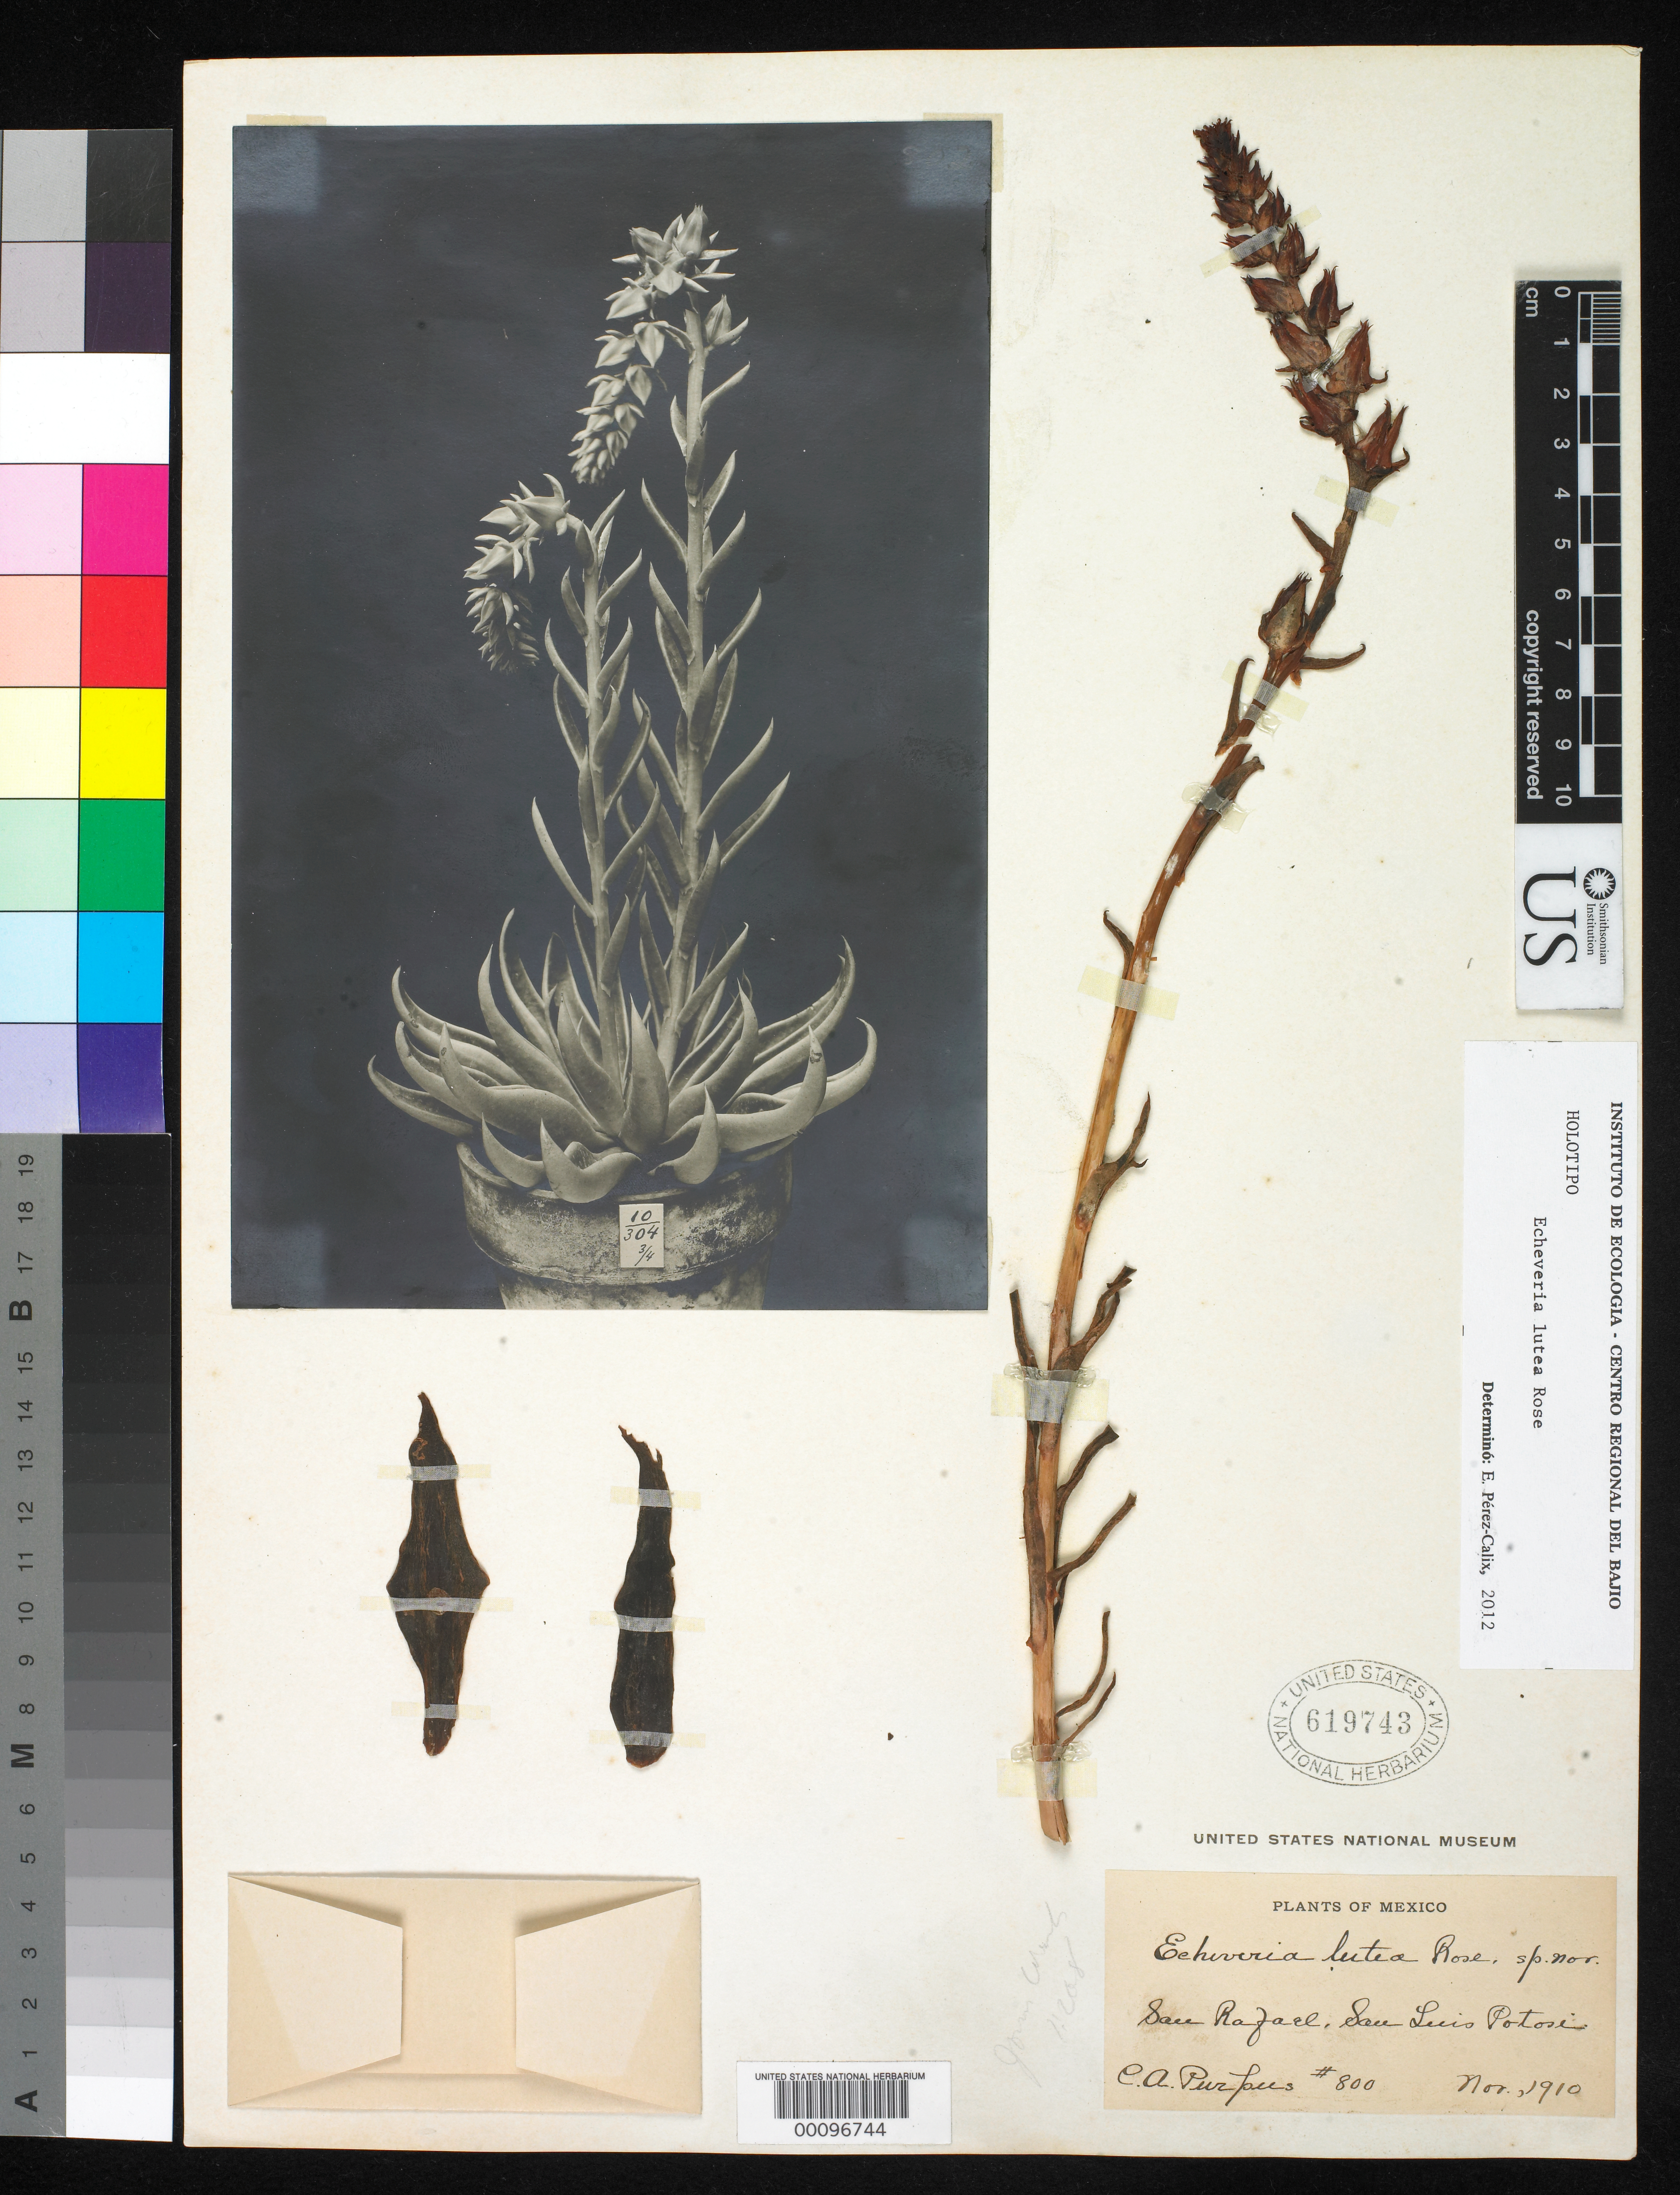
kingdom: Plantae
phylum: Tracheophyta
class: Magnoliopsida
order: Saxifragales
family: Crassulaceae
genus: Echeveria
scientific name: Echeveria lutea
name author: Rose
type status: Holotype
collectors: C. A. Purpus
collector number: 800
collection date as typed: Nov 1910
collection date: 1910-11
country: Mexico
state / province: San Luis Potosi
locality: San Rafael.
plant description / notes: Photo attached. Specimen apparently made from cultivated plant, "Type in U.S. National Herbarium, no. 619743, collected at San Rafael, San Luis Potosi, Mexico, November, 1910, by C.A. Purpus and flowered in Washington, July, 1911".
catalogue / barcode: US 619743